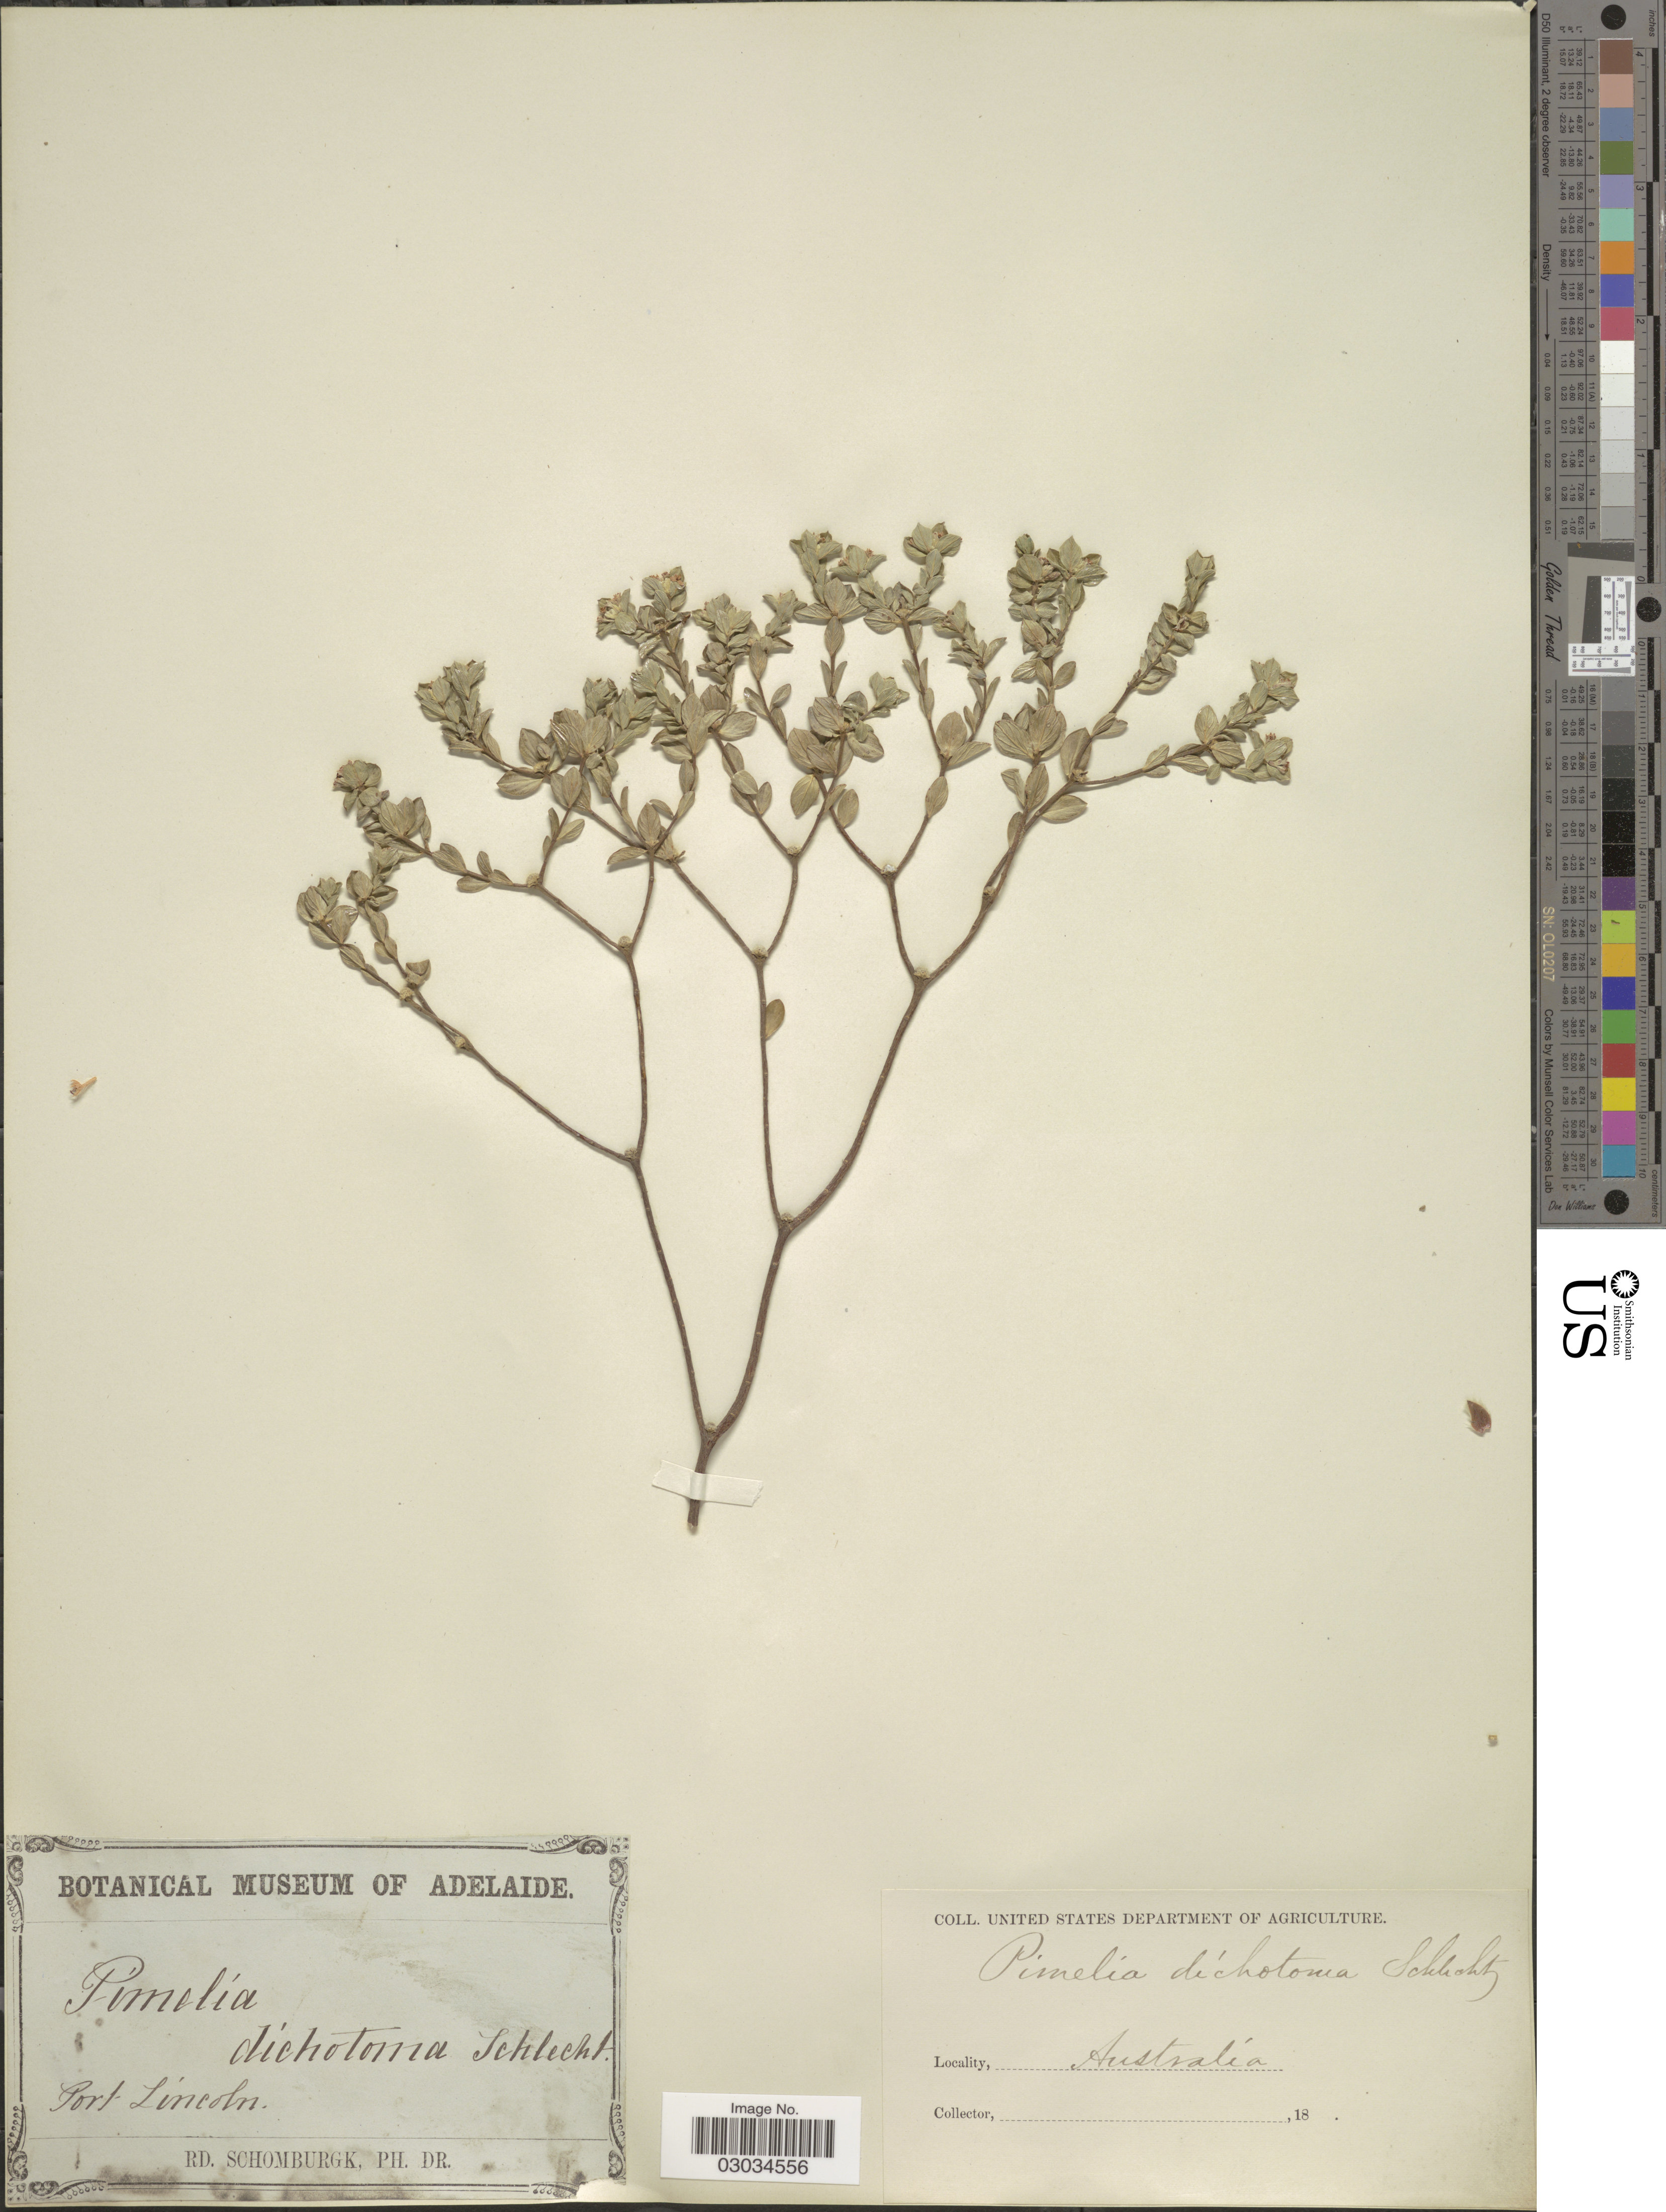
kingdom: Plantae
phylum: Tracheophyta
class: Magnoliopsida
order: Malvales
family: Thymelaeaceae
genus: Pimelea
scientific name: Pimelea dichotoma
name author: Schltdl.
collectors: M. R. Schomburgk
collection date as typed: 18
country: Australia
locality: Port Lincoln.